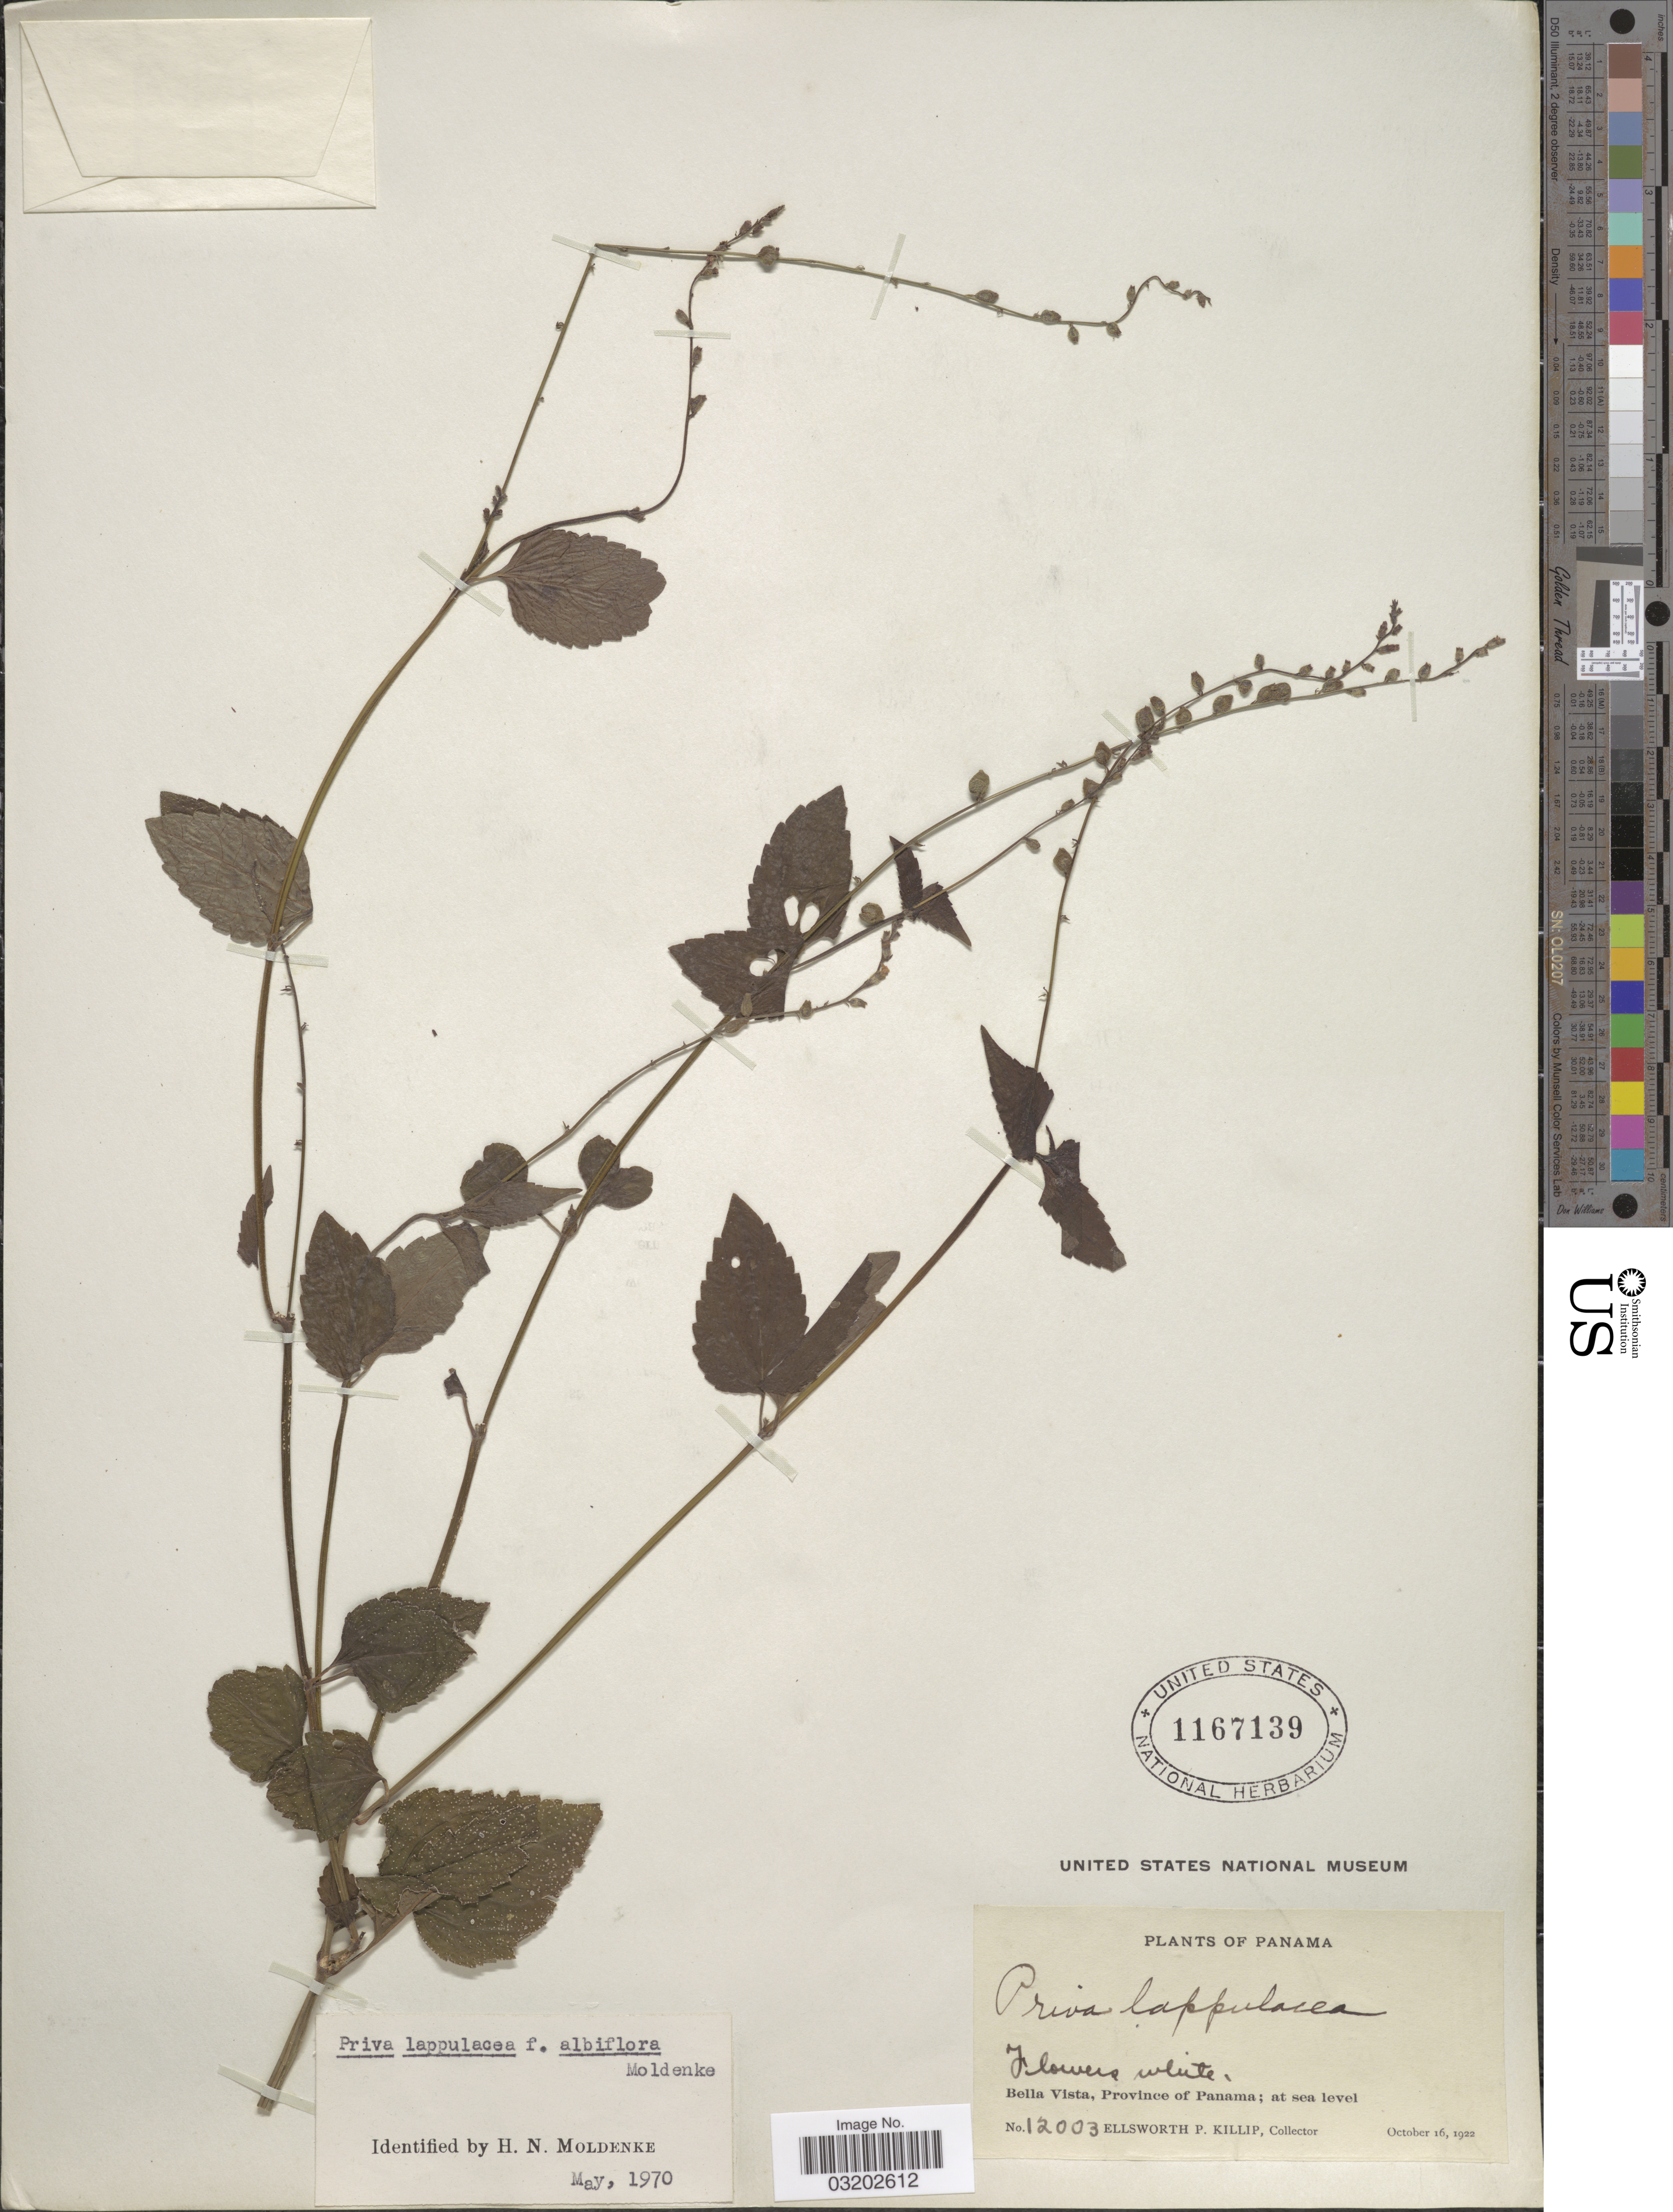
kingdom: Plantae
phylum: Tracheophyta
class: Magnoliopsida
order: Lamiales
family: Verbenaceae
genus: Priva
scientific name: Priva lappulacea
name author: (L.) Pers.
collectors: E. P. Killip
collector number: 12003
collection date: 1922-10-16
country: Panama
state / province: Panamá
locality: Bella Vista.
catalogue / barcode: US 1167139